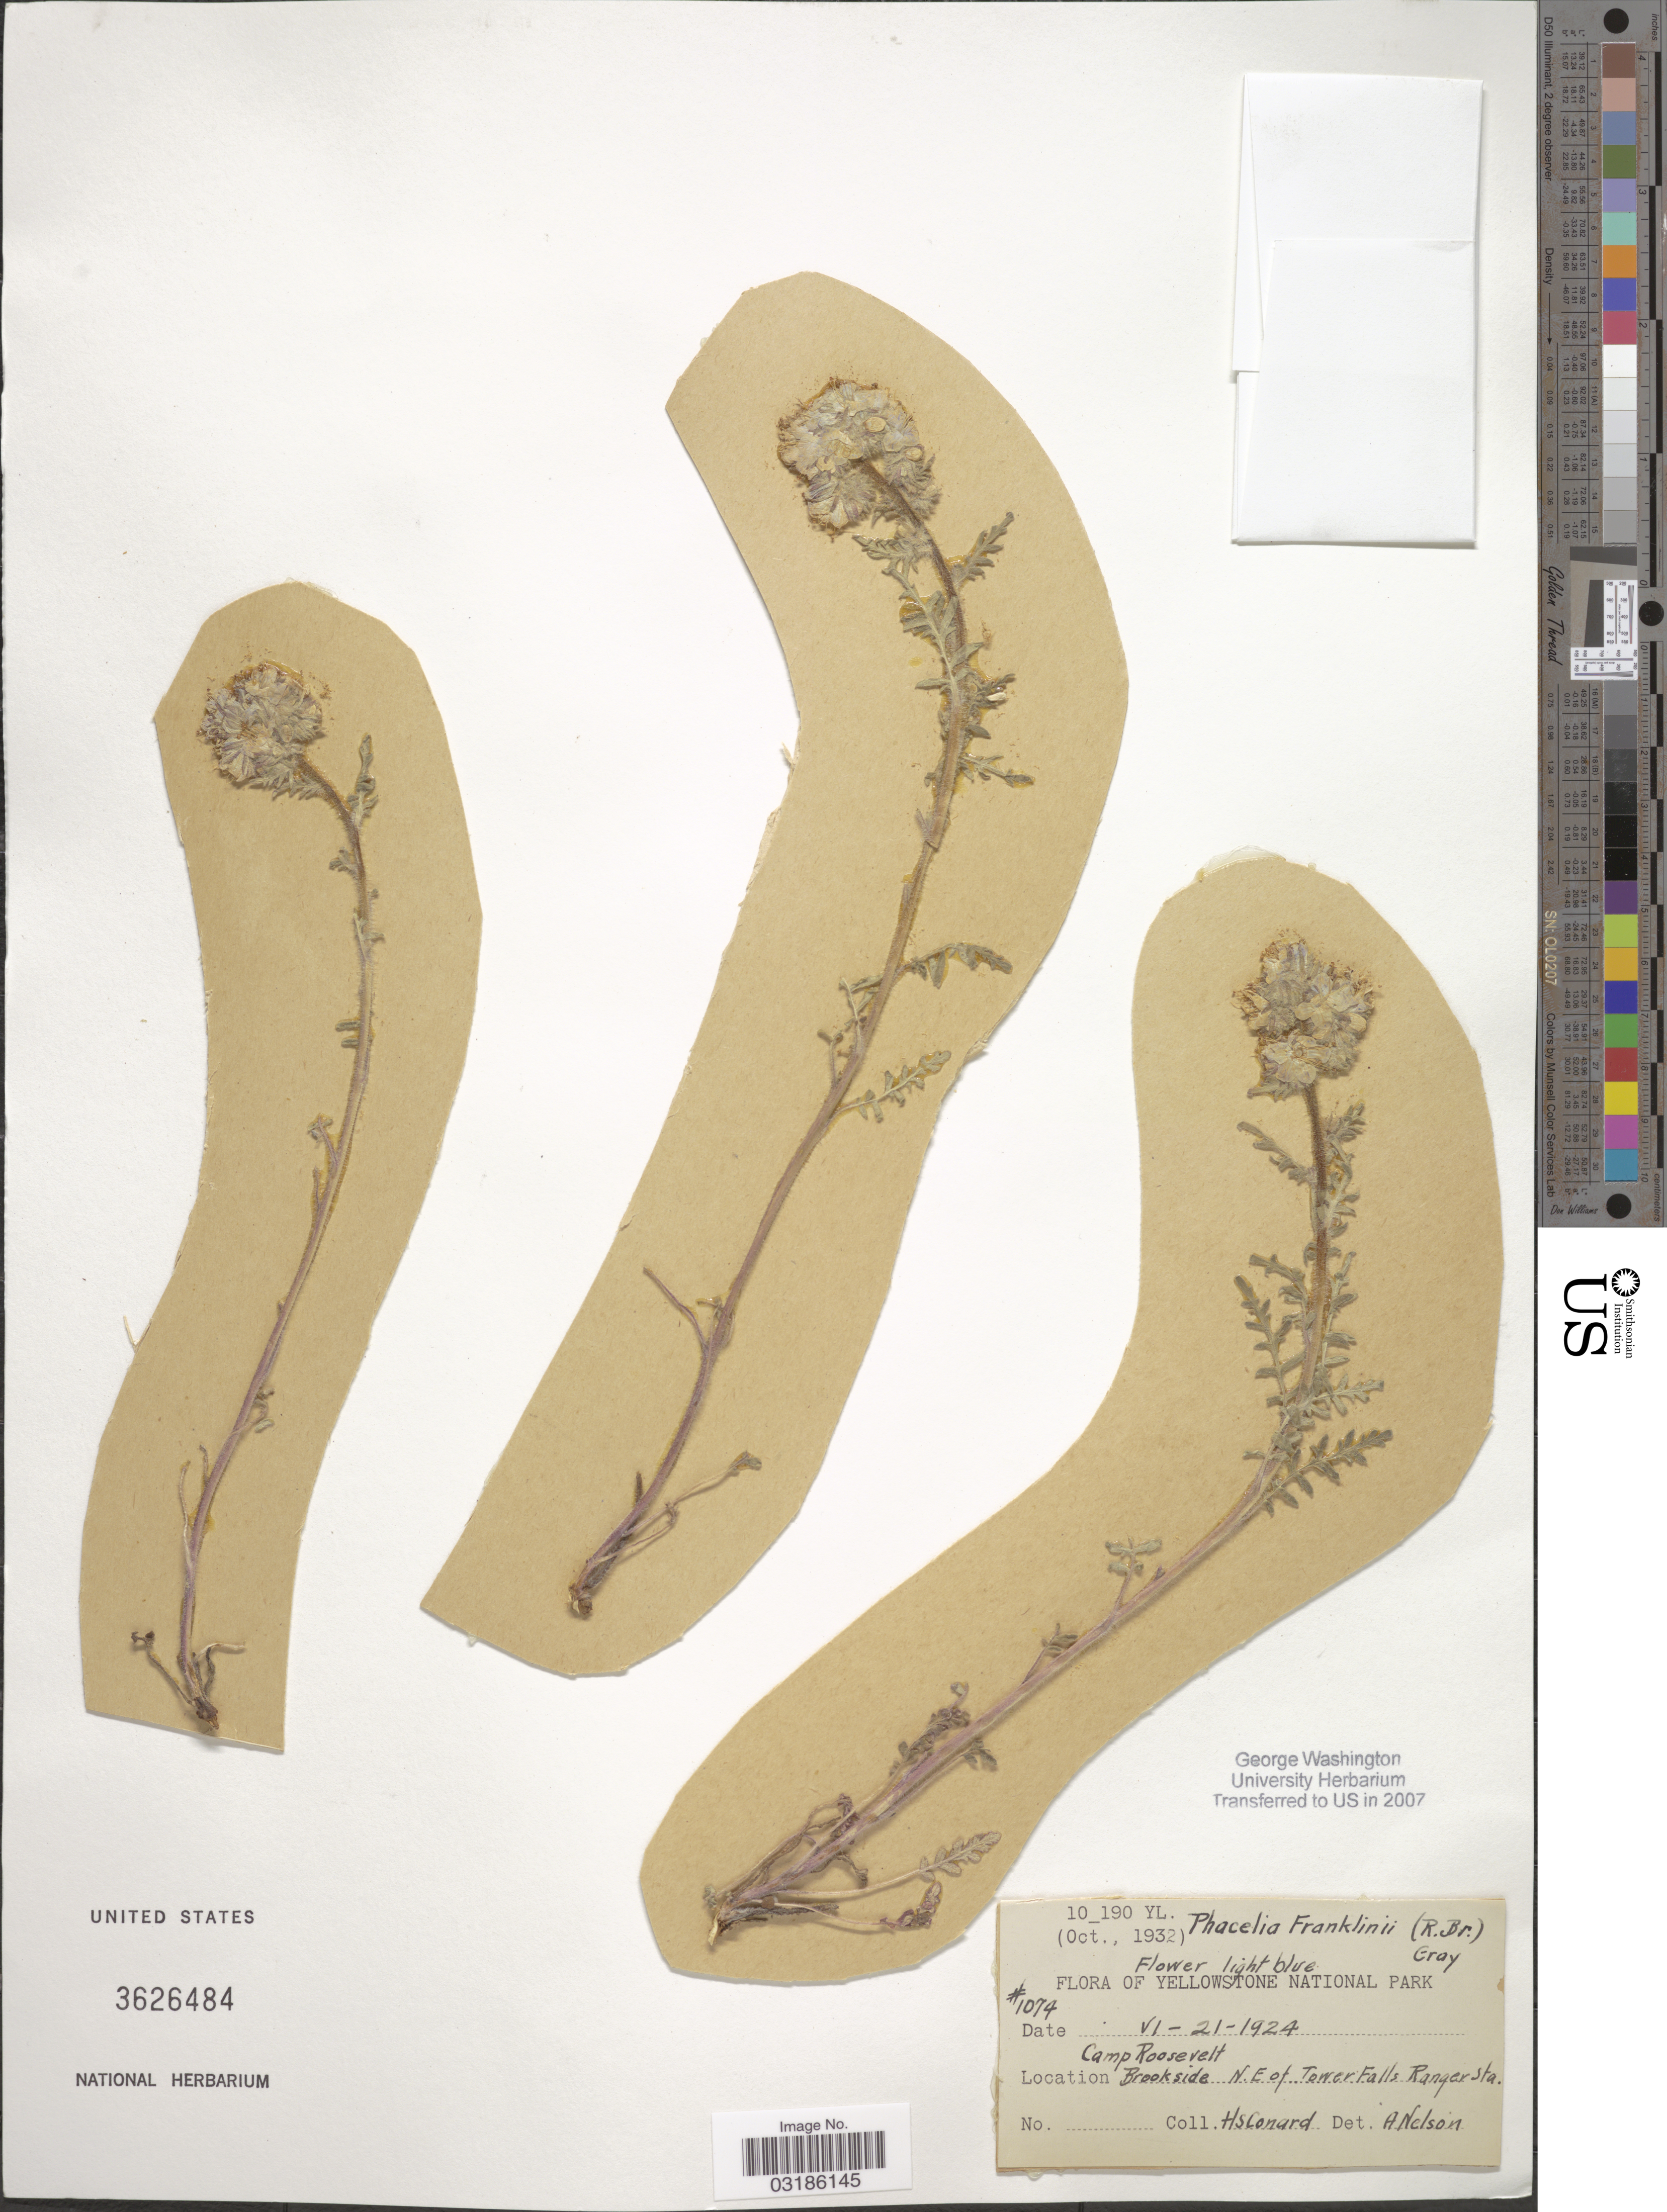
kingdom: Plantae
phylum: Tracheophyta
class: Magnoliopsida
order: Boraginales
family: Hydrophyllaceae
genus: Phacelia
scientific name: Phacelia franklinii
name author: Nutt.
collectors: H. S. Conard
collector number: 1074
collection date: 1924-06-21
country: United States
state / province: Wyoming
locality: Yellowstone National Park. Camp Roosevelt. Brookside N.E. of Tower Falls Ranger Sta.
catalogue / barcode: US 3626484